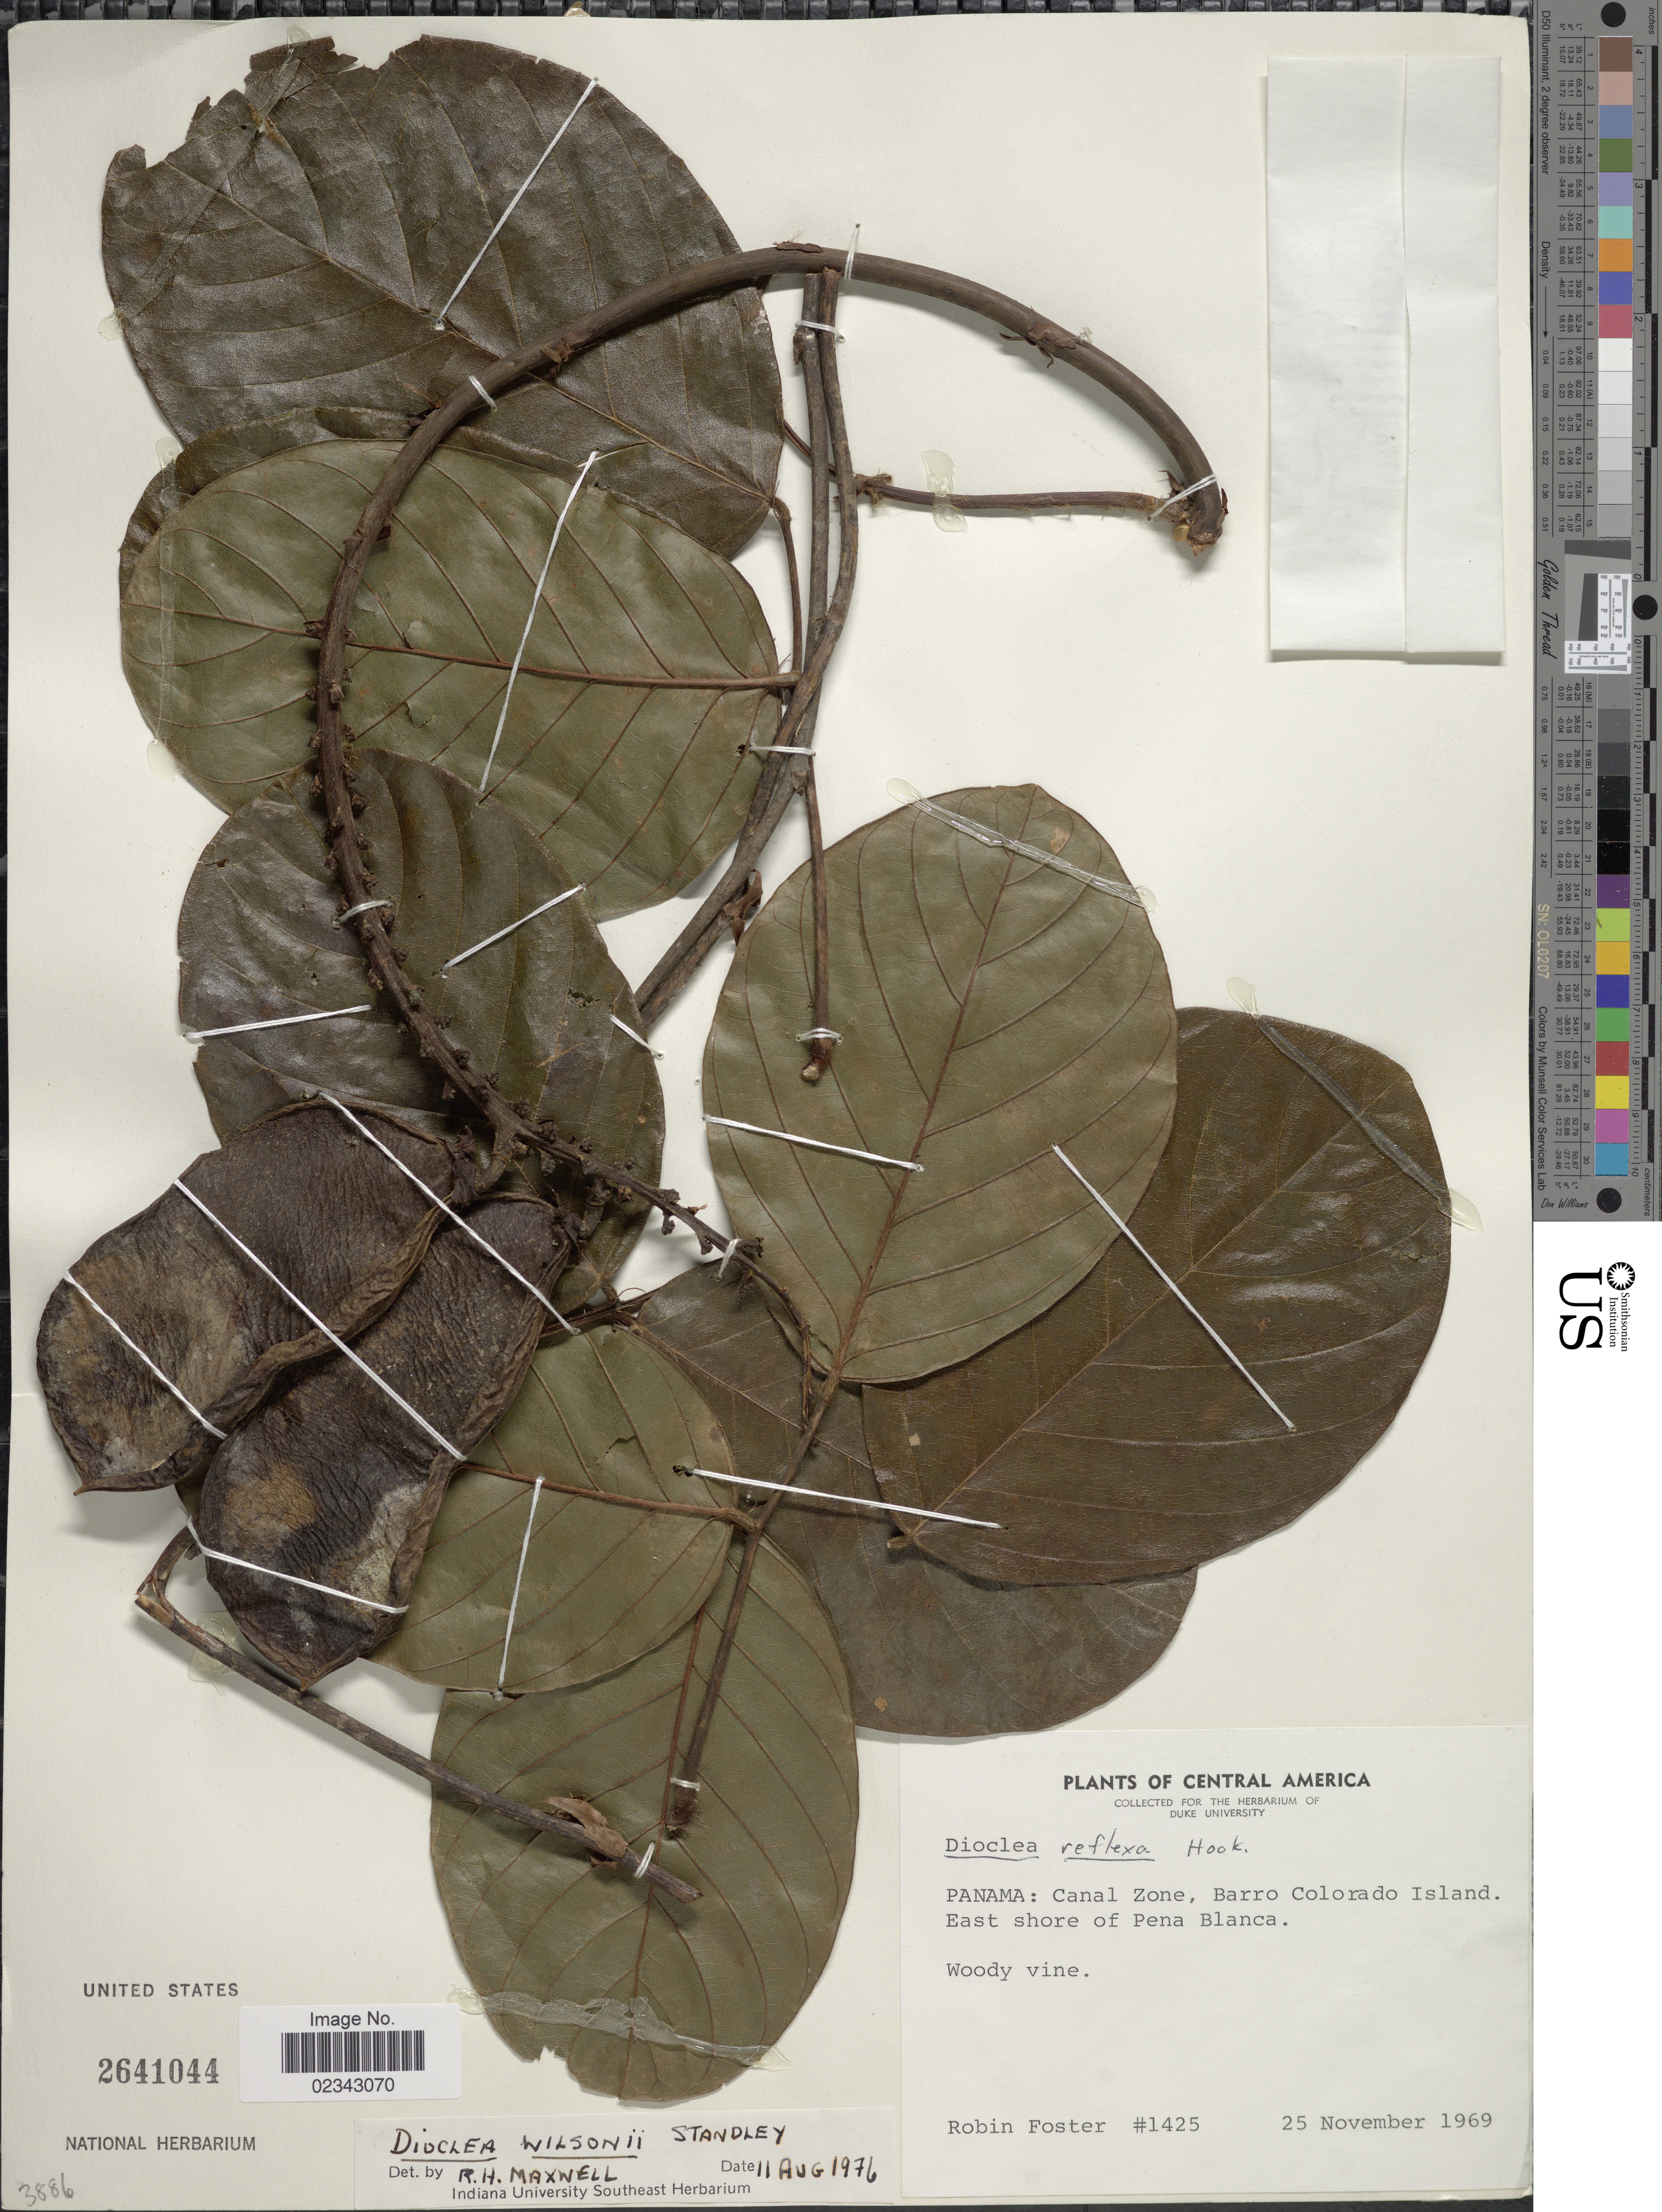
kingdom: Plantae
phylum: Tracheophyta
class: Magnoliopsida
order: Fabales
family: Fabaceae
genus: Macropsychanthus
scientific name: Macropsychanthus wilsonii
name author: (Standl.) L.P. Queiroz & Snak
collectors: R. B. Foster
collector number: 1425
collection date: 1969-11-25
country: Panama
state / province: Panamá Oeste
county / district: Canal Zone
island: Barro Colorado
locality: Canal Zone, Barro Colorado Island. East shore of Pena Blanca, Woody vine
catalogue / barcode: US 2641044